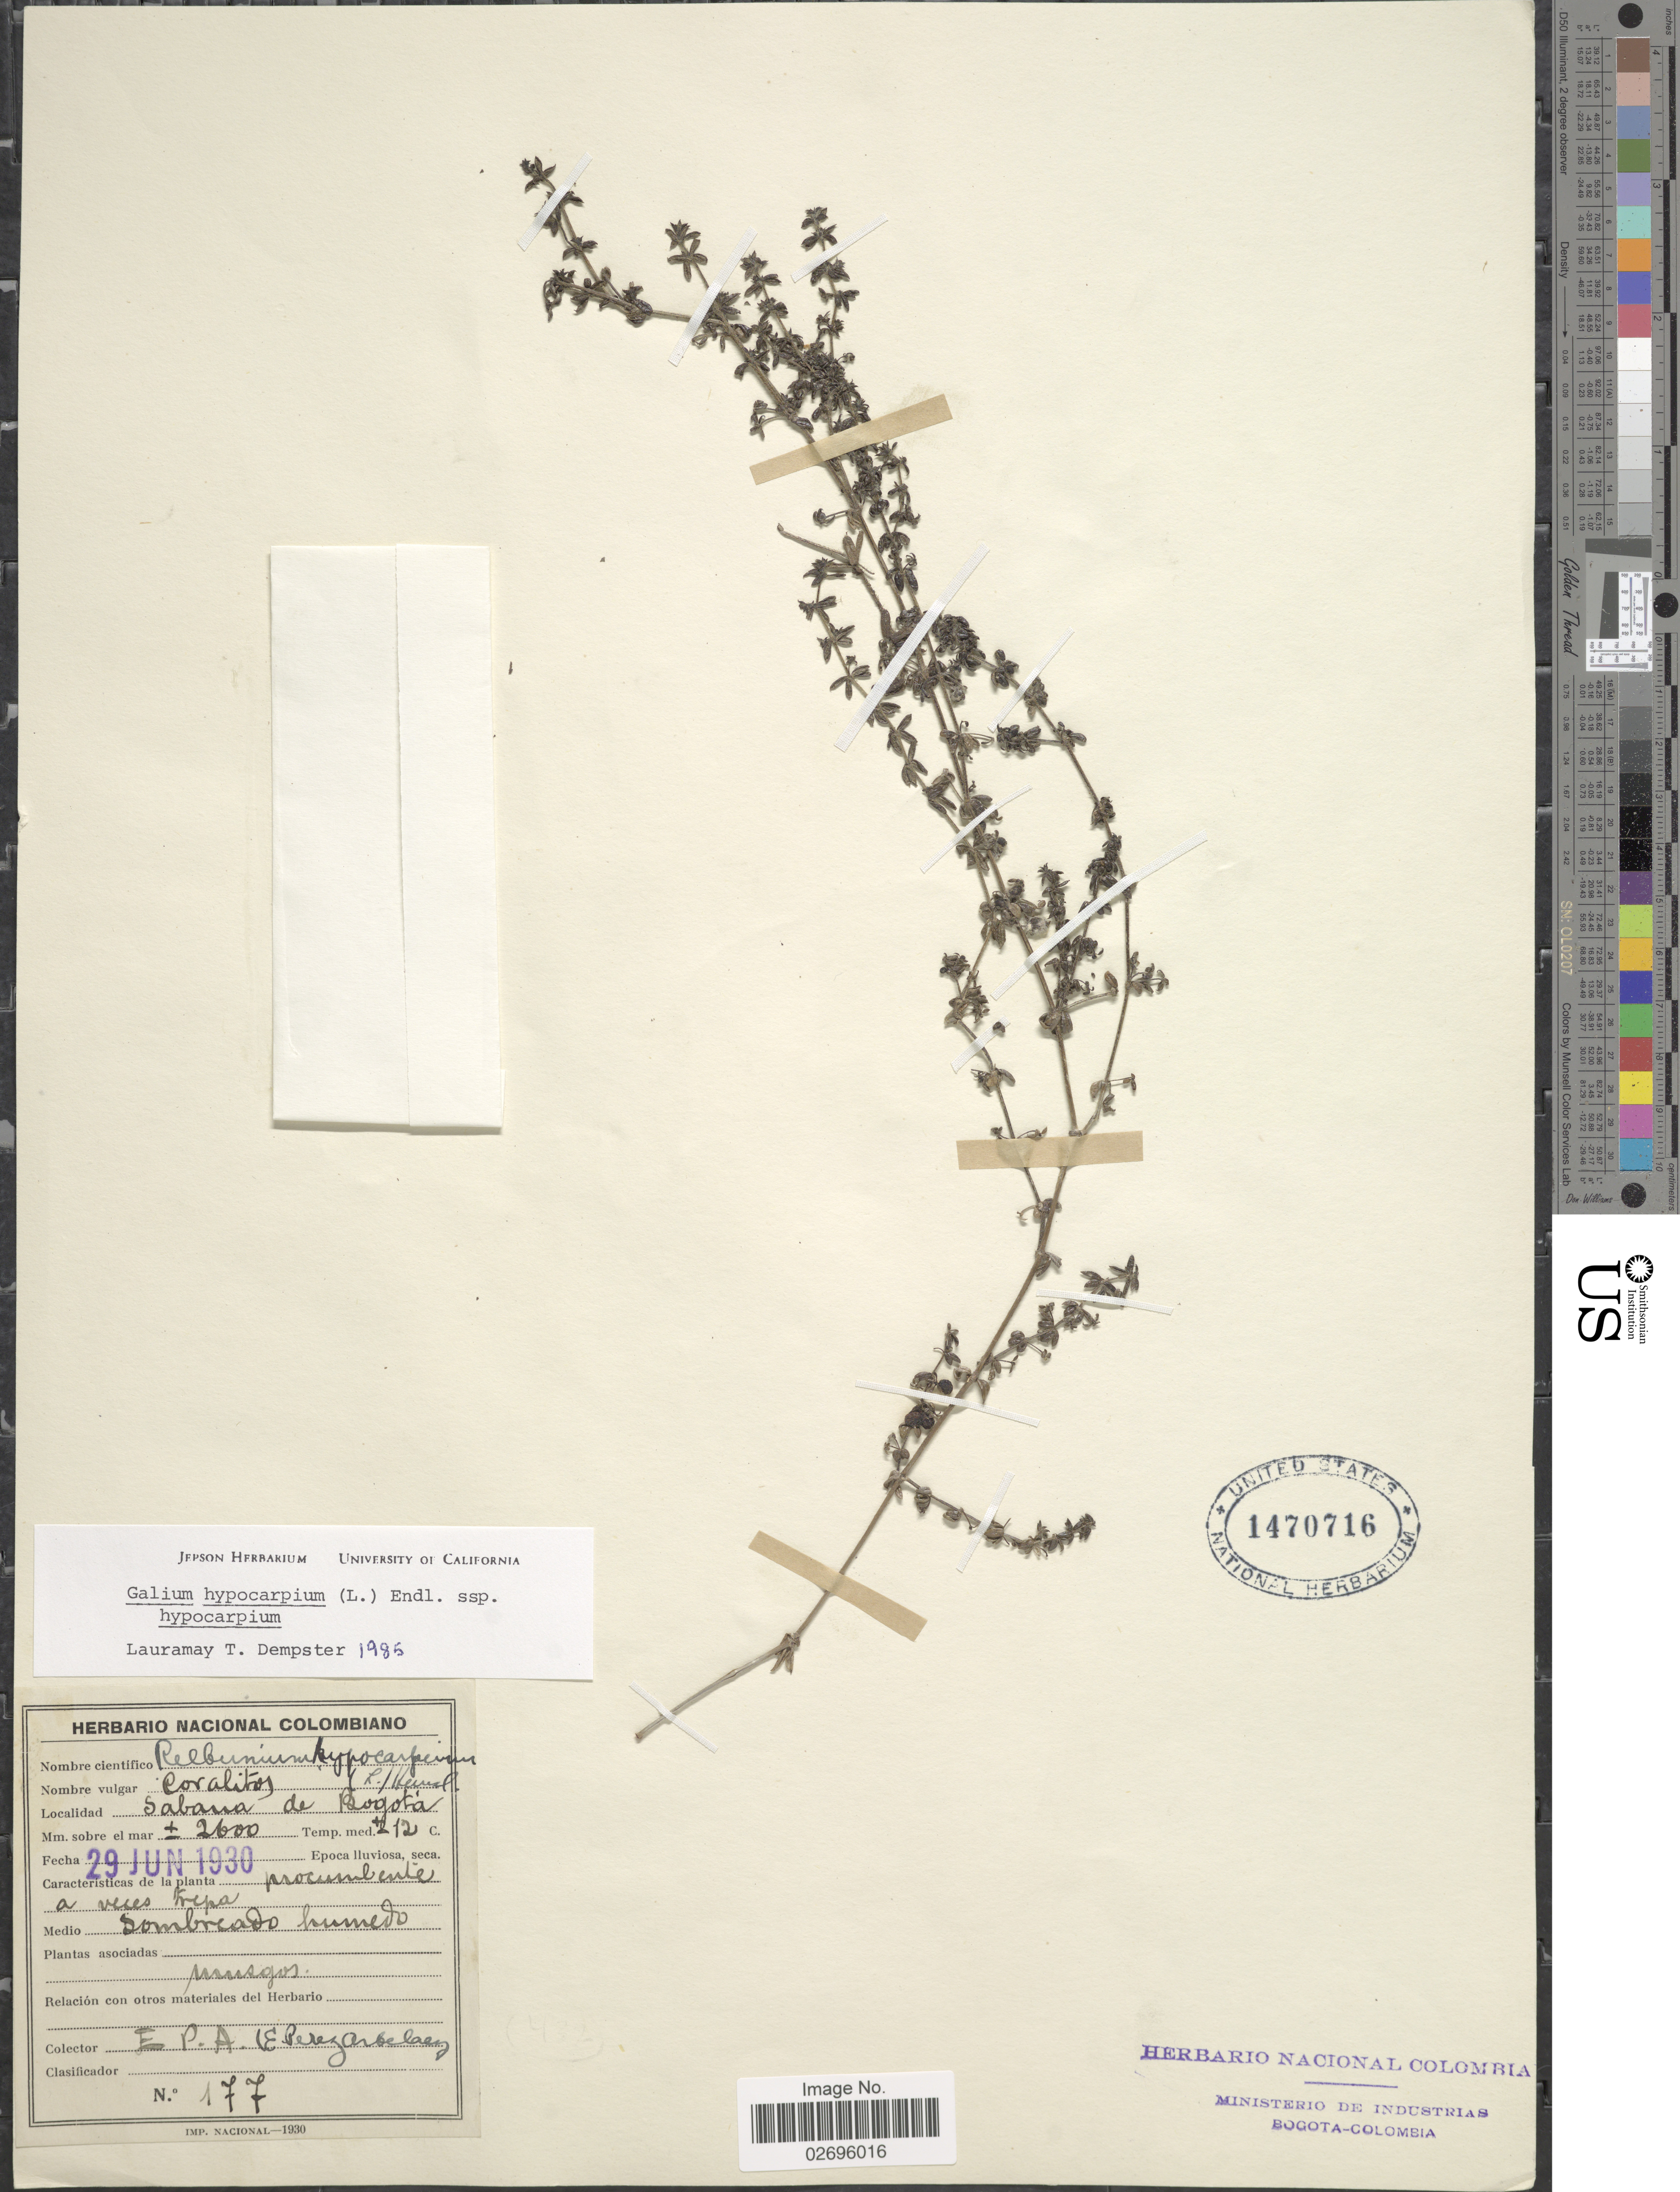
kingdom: Plantae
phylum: Tracheophyta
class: Magnoliopsida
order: Gentianales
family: Rubiaceae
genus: Galium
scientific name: Galium hypocarpium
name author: (L.) Endl. ex Griseb.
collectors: E. Pérez Arbeláez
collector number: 177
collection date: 1930-06-29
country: Colombia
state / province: Bogota D.C.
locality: Sabana de Bogotá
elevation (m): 2600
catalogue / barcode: US 1470716